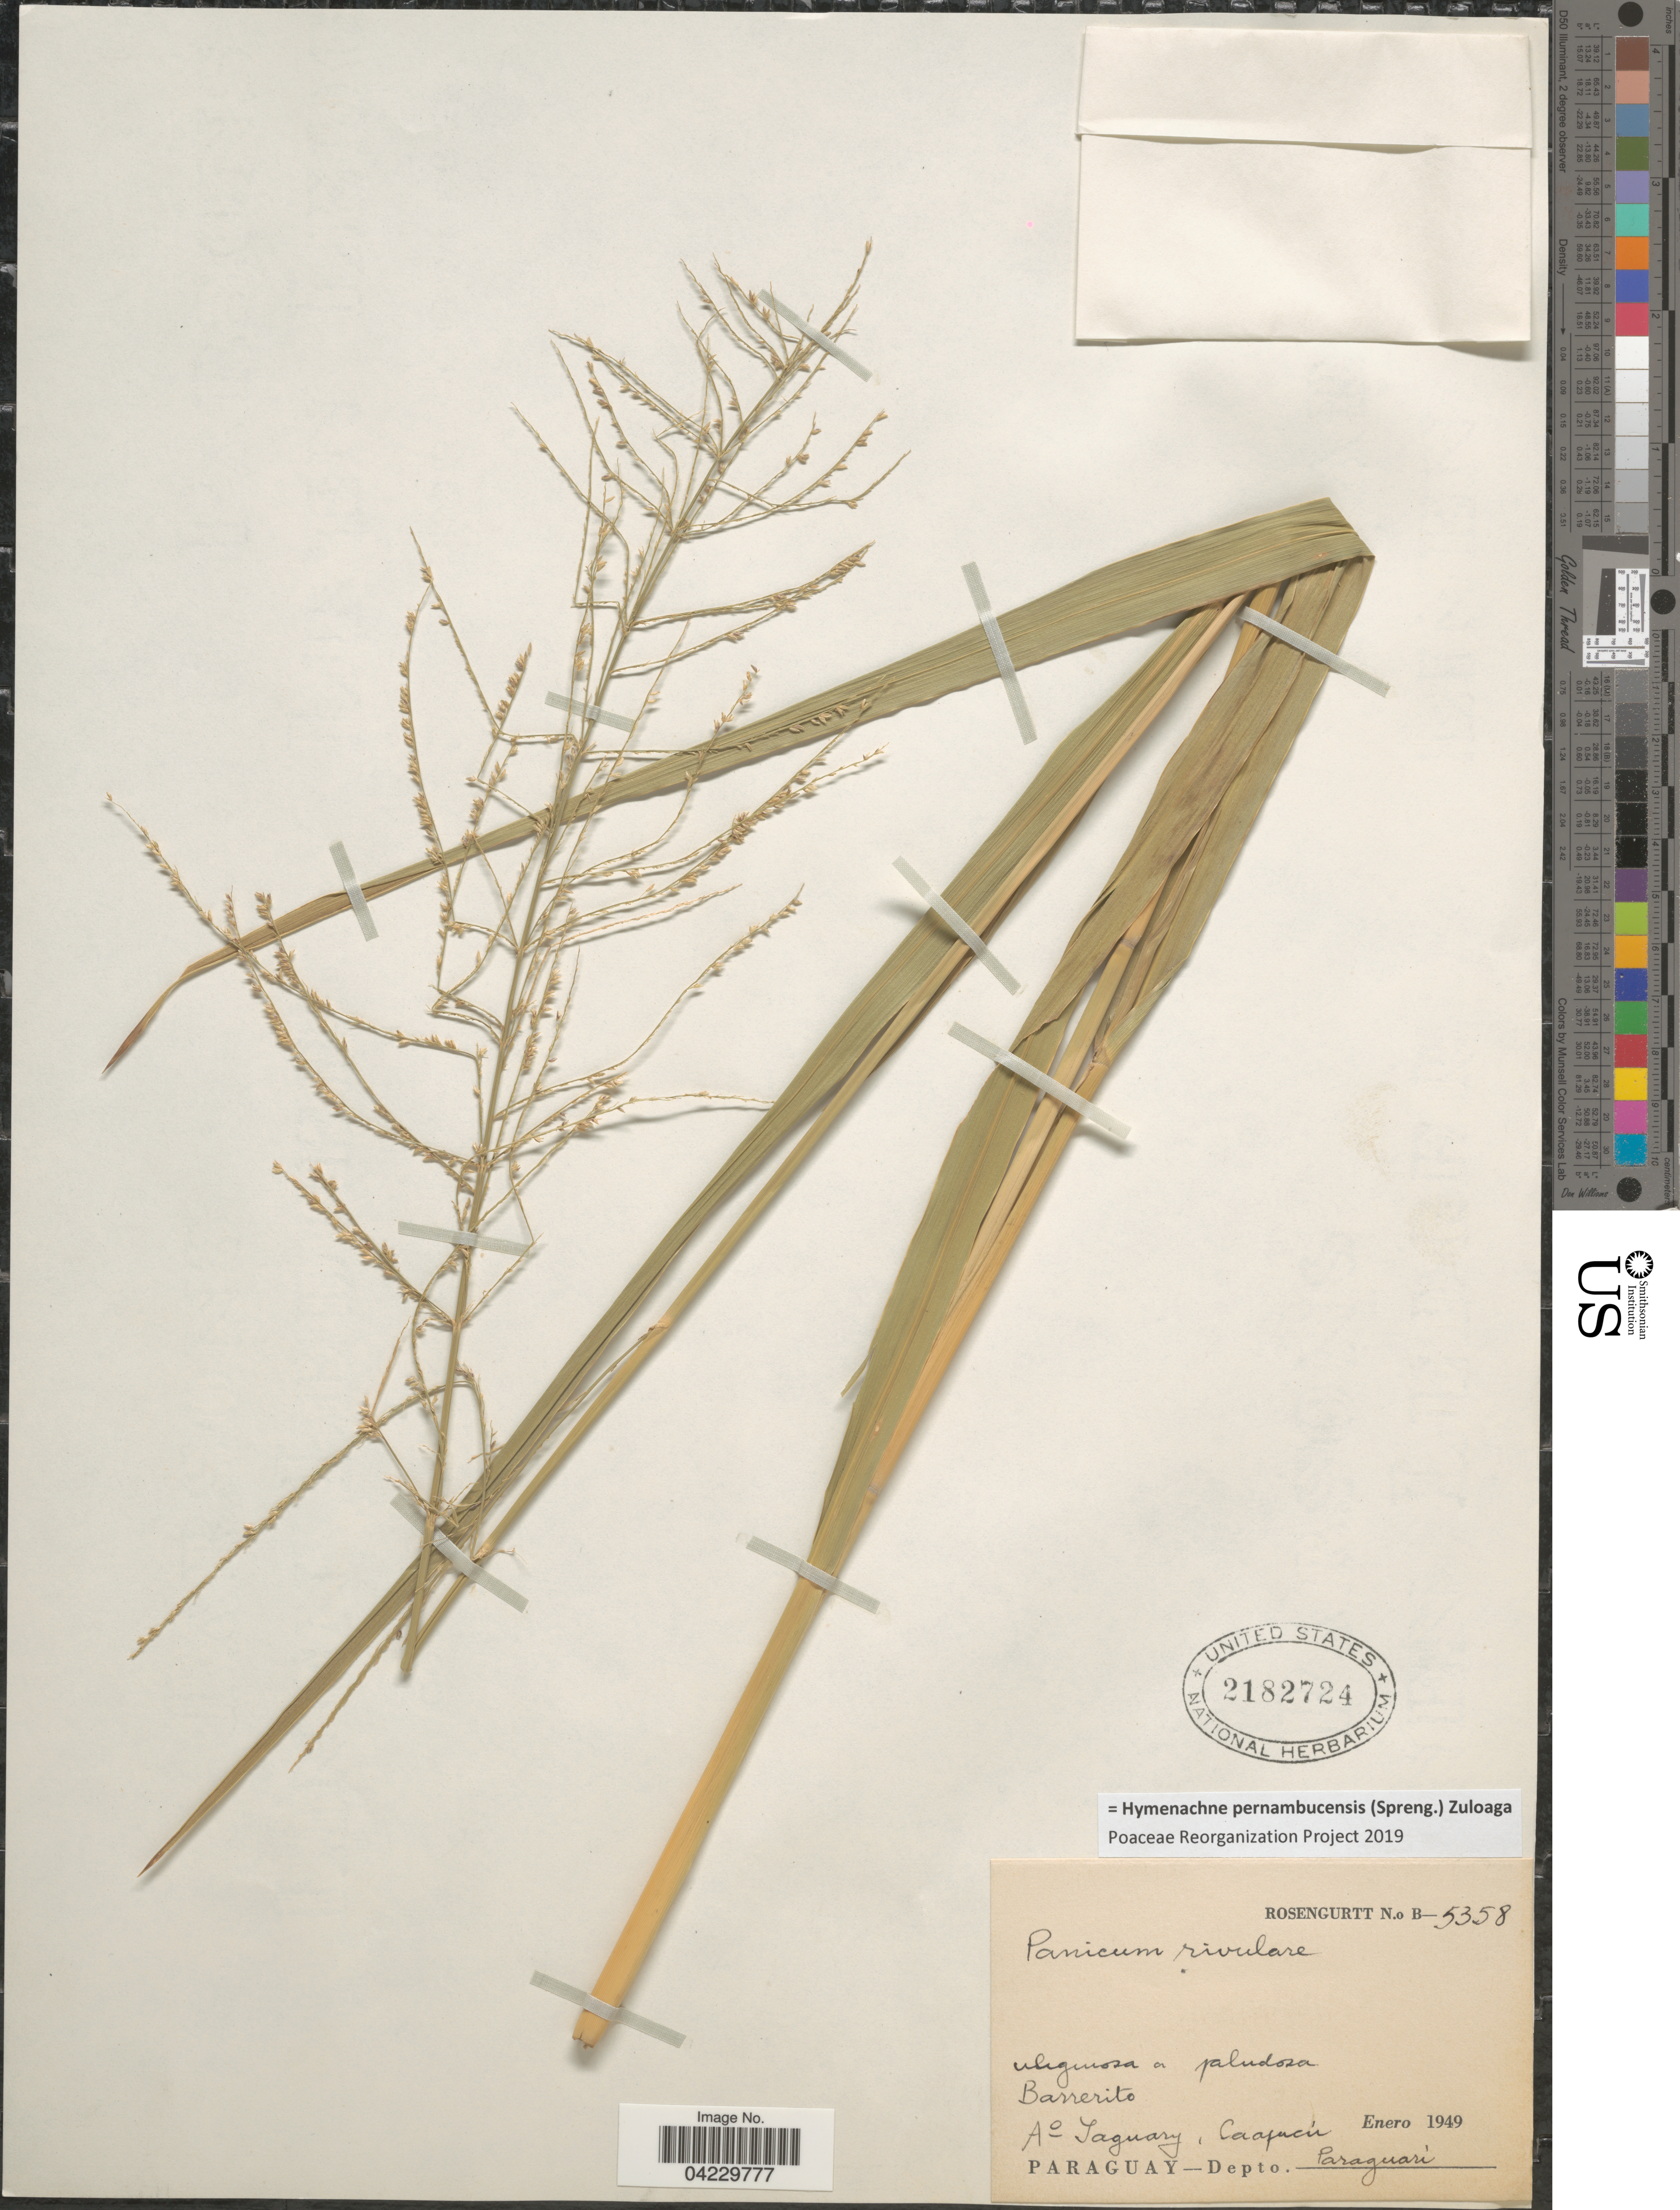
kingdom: Plantae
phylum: Tracheophyta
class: Liliopsida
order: Poales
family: Poaceae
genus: Hymenachne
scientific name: Hymenachne pernambucensis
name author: (Spreng.) Zuloaga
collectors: Rosengurtt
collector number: B-5358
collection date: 1949-01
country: Paraguay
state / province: Paraguari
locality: Uliginosa a paludosa. Barrerito. A° Jaguary, Caapucú. Depto. Paraguari.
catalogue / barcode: US 2182724